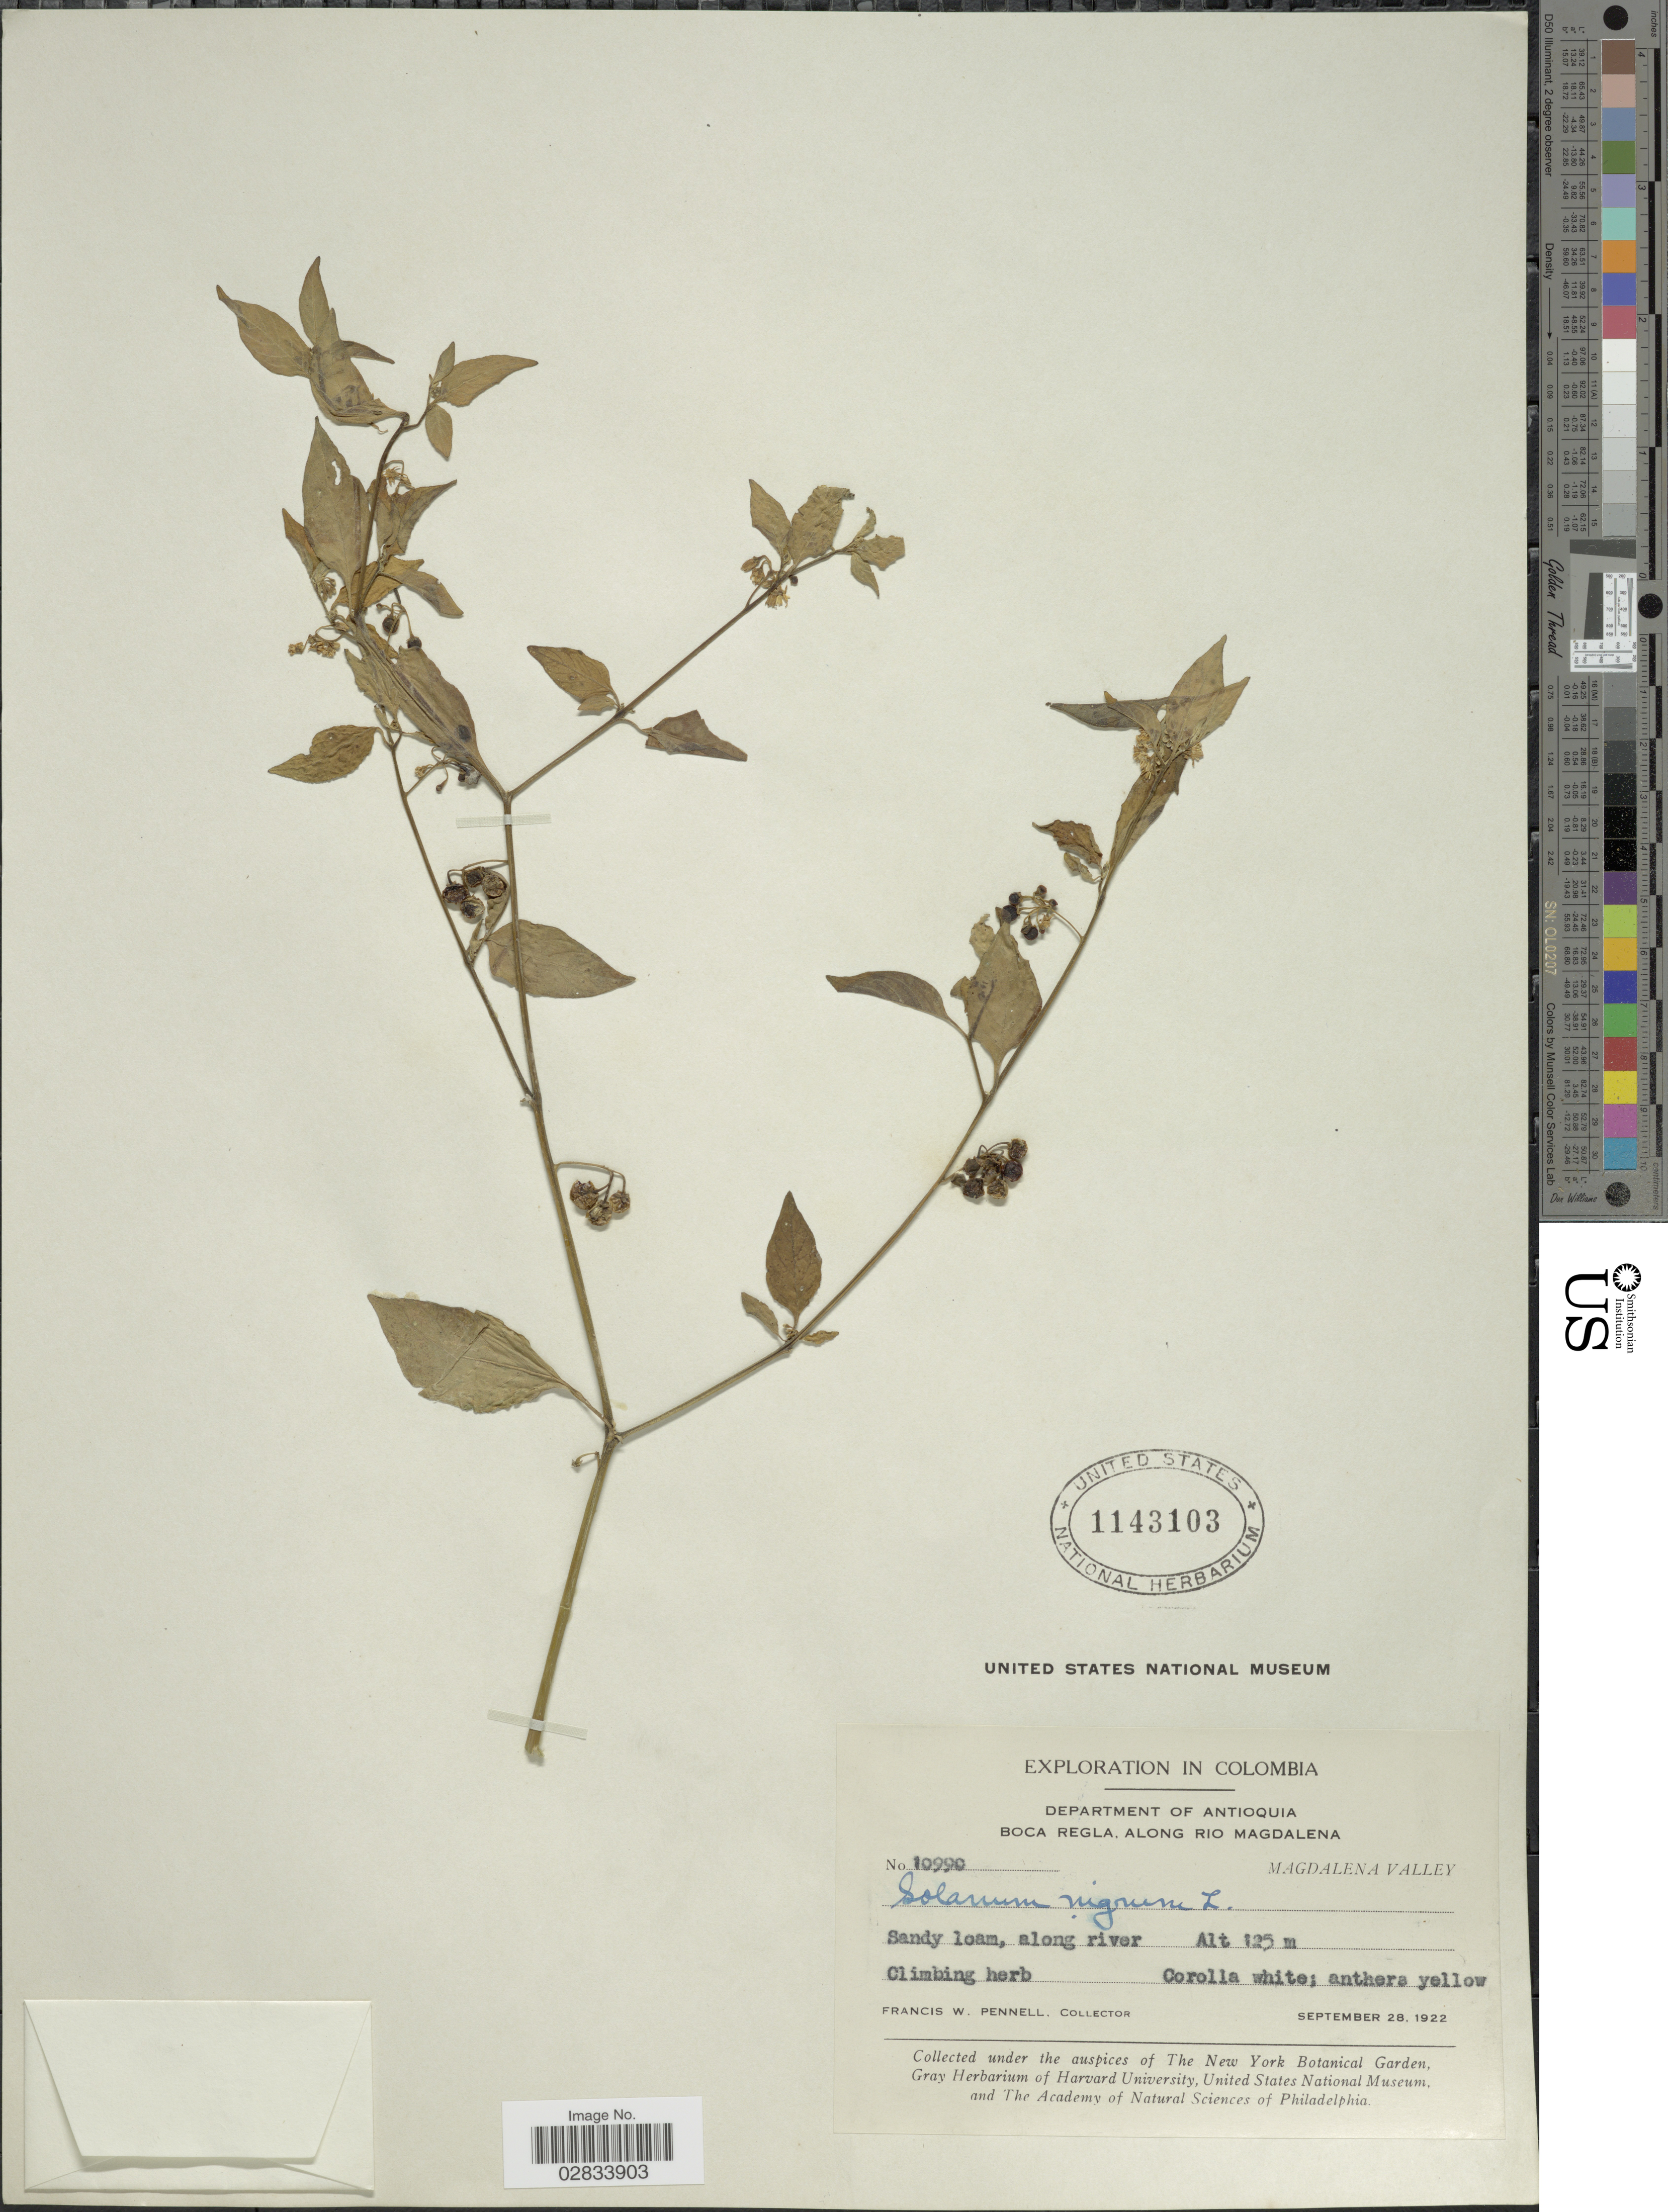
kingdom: Plantae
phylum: Tracheophyta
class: Magnoliopsida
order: Solanales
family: Solanaceae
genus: Solanum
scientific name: Solanum nigrum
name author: L.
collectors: F. W. Pennell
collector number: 10990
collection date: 1922-09-28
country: Colombia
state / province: Antioquia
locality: Department of Antioquia, Boca Regla, along Rio Magdalena, Magdalena Valley, along river.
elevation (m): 125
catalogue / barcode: US 1143103